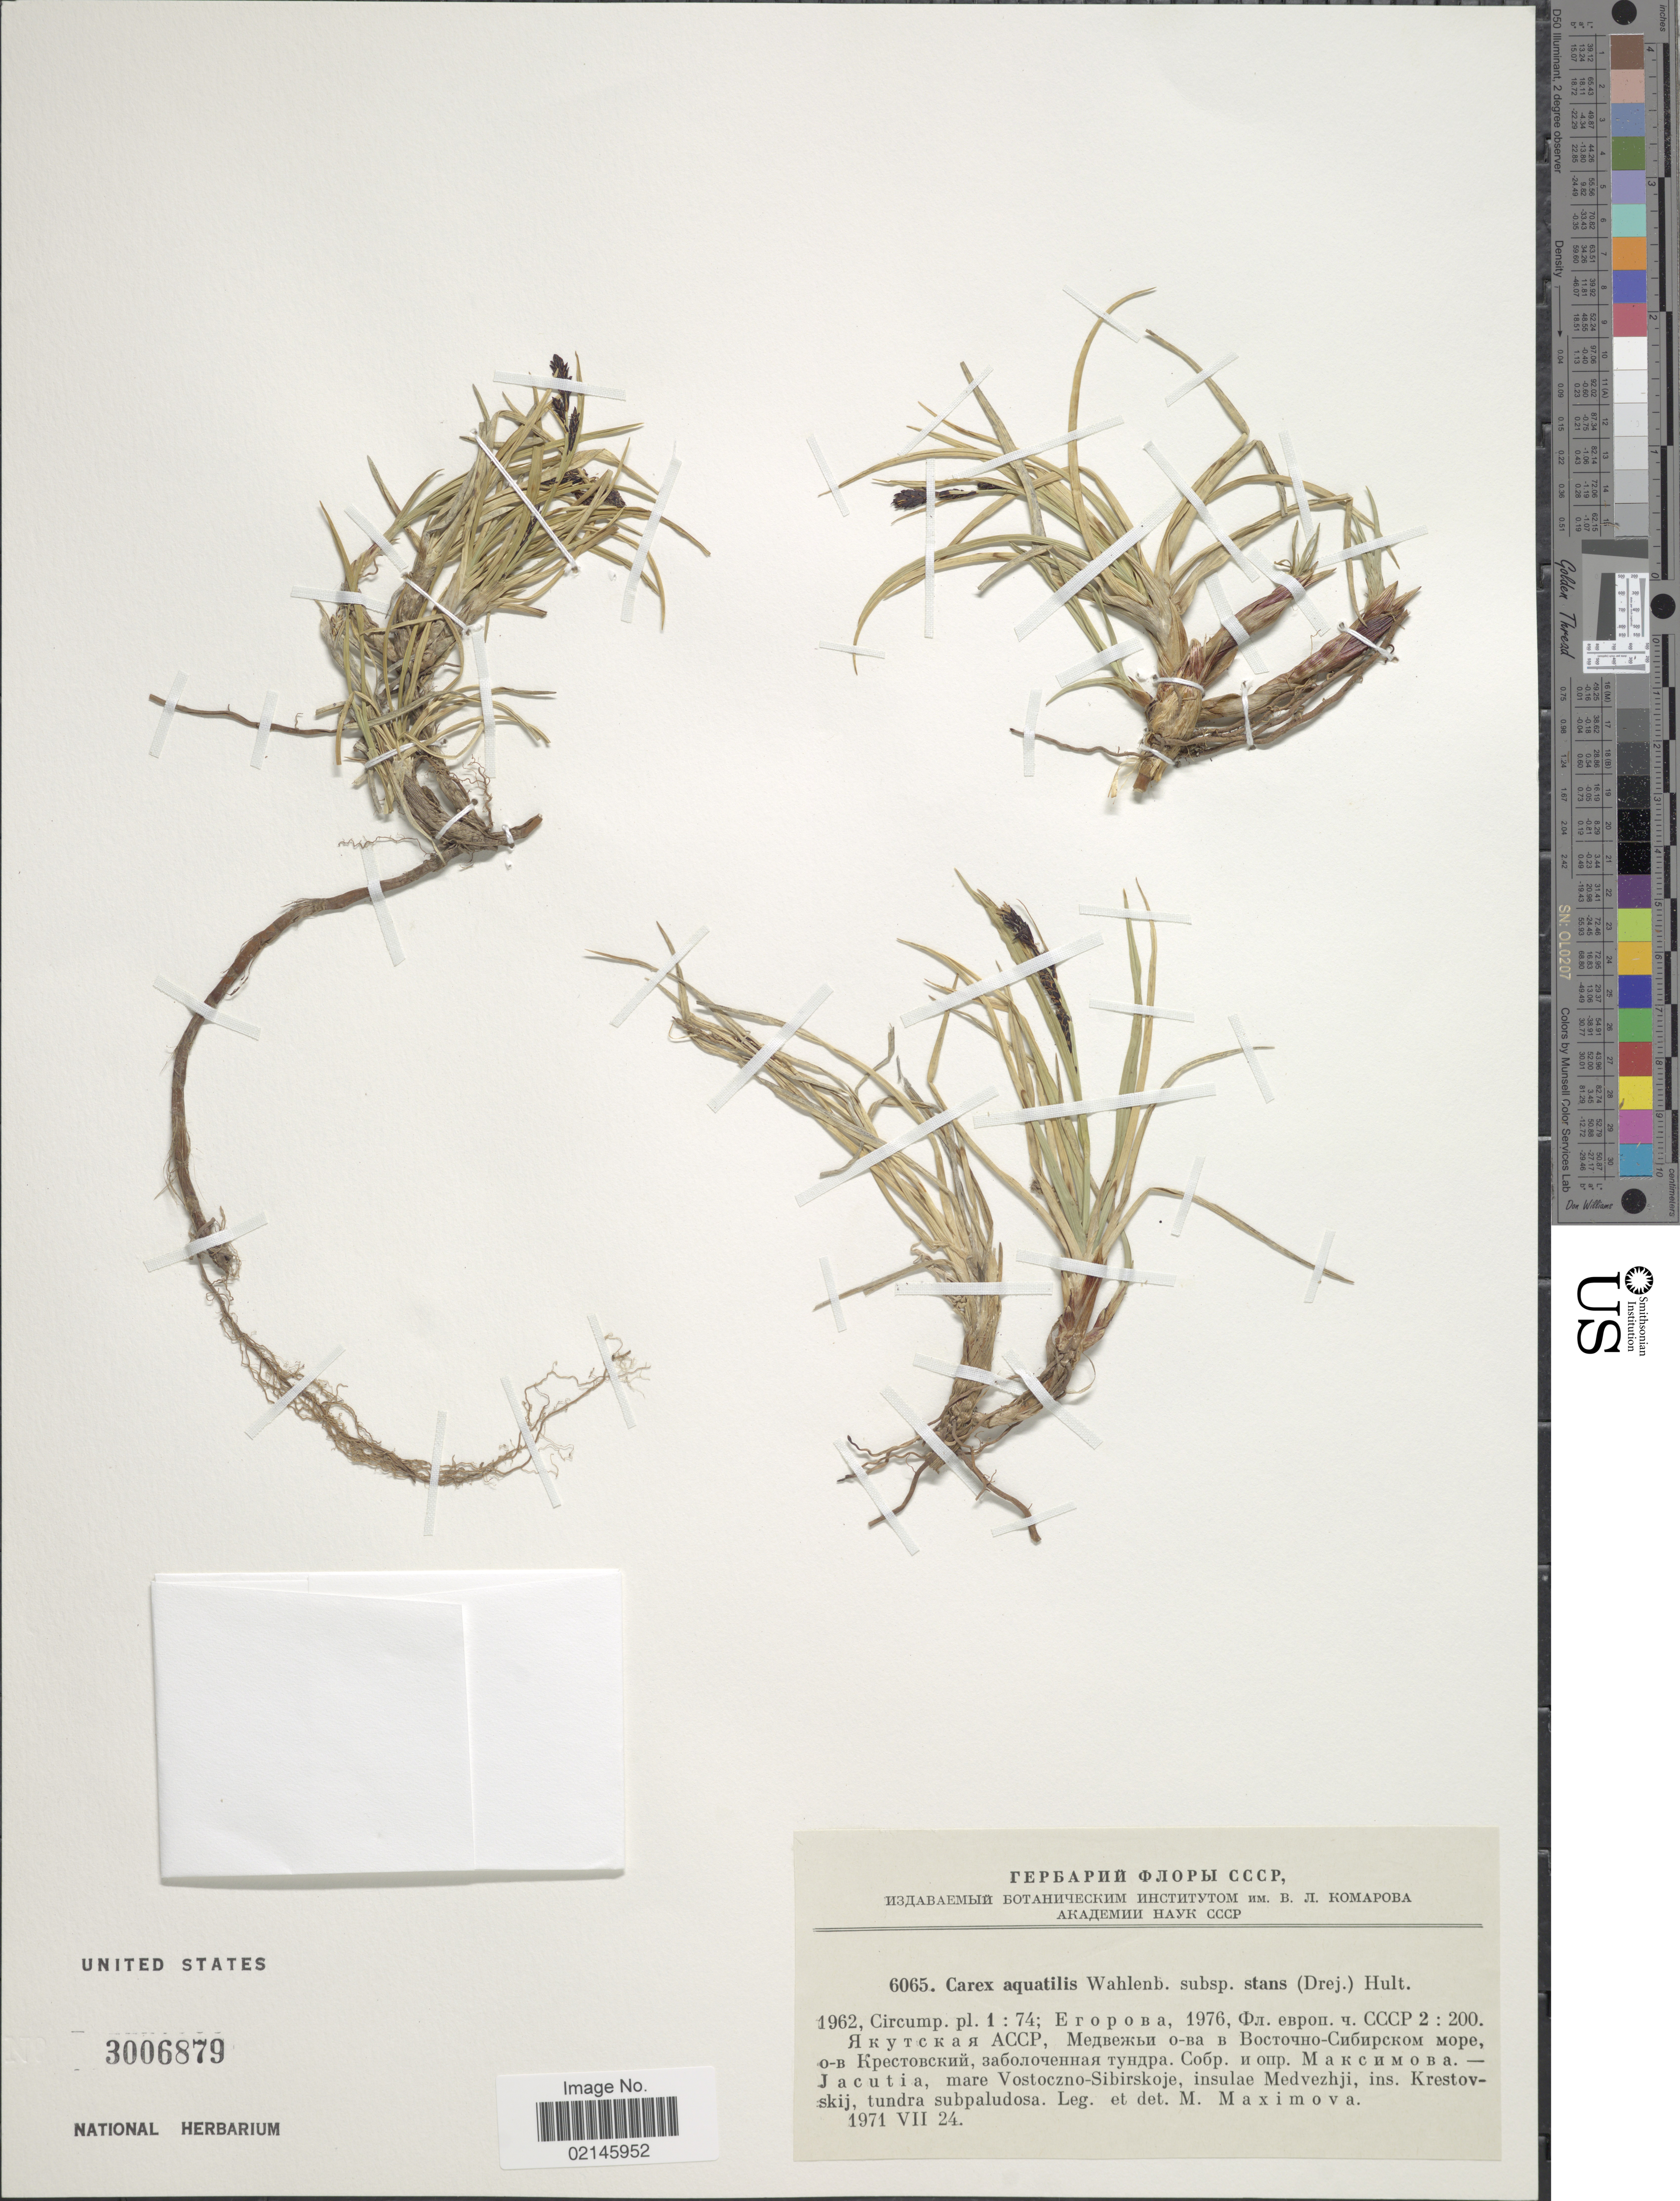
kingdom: Plantae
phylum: Tracheophyta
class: Liliopsida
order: Poales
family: Cyperaceae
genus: Carex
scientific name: Carex aquatilis var. minor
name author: Boott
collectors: M. Maximova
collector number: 6065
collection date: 1971-07-24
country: Russian Federation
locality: Jacutia, mare Vostoczno-Sibirskoje, insulae Medvezhji, ins. Krestovskij, tundra subpaludosa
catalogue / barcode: US 3006879